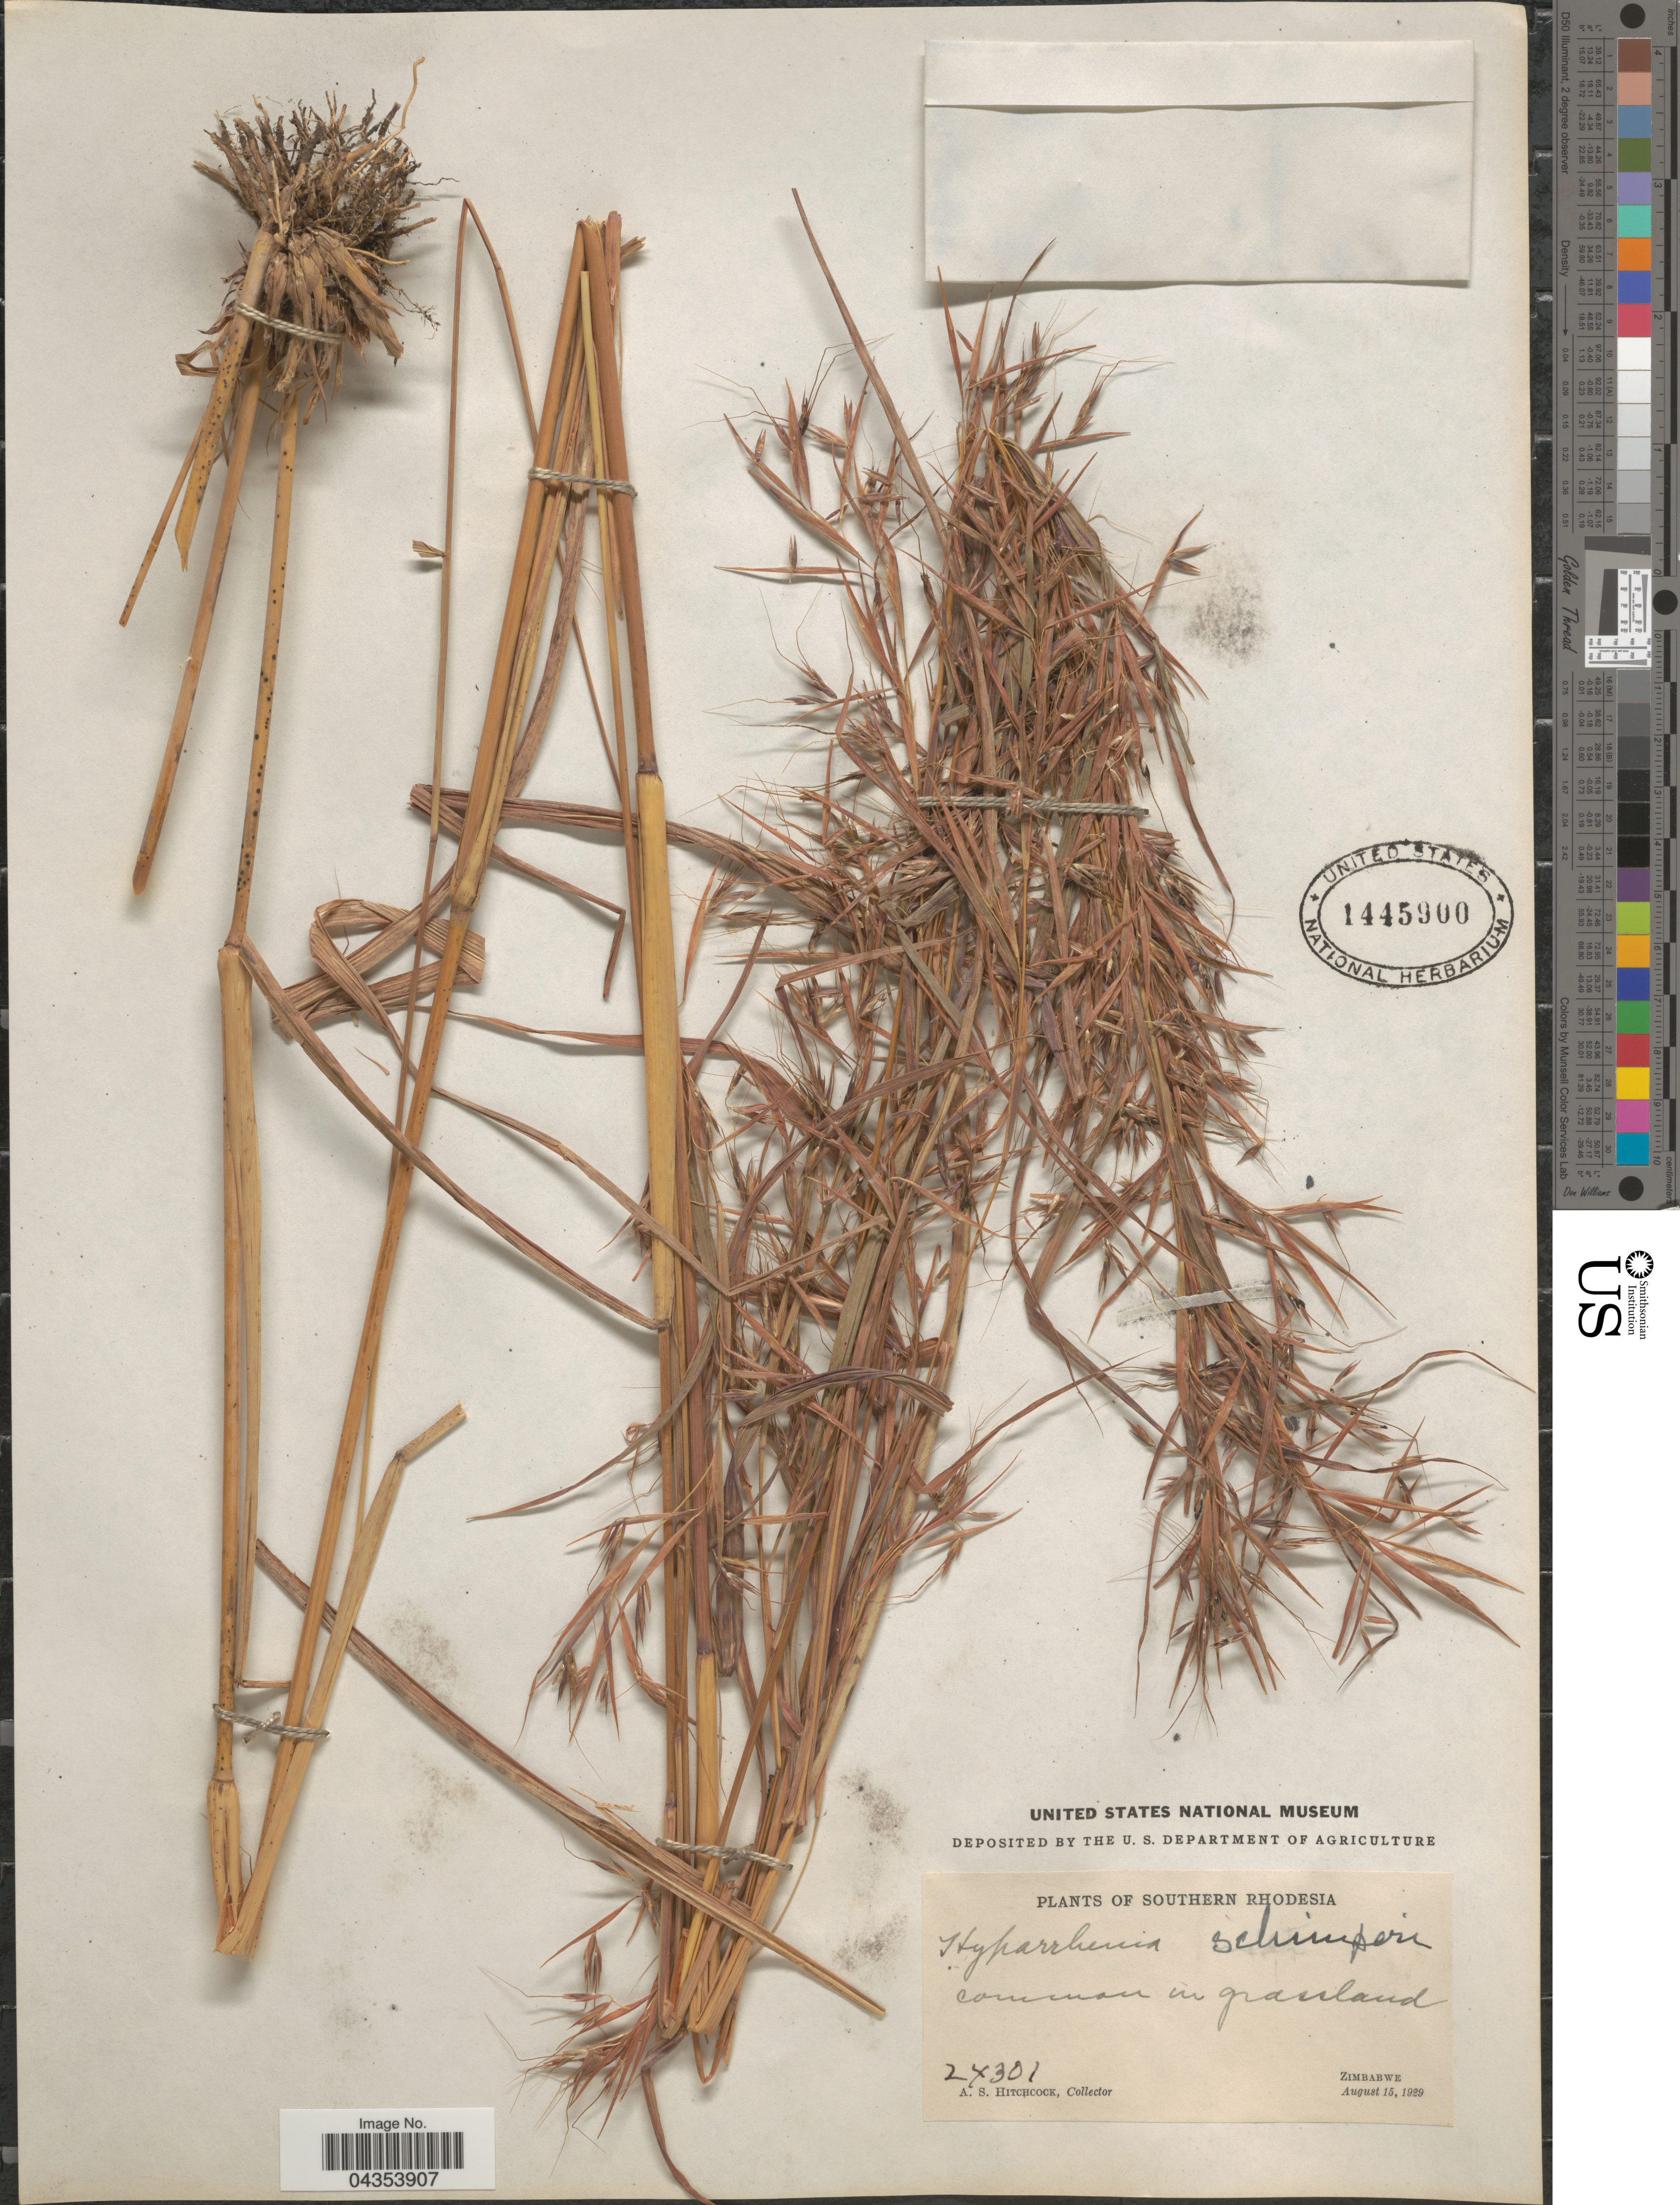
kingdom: Plantae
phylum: Tracheophyta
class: Liliopsida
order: Poales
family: Poaceae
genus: Hyparrhenia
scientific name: Hyparrhenia schimperi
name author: (Hochst. ex A. Rich.) Andersson ex Stapf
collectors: A. S. Hitchcock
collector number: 24301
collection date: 1929-08-15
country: Zimbabwe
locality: Southern Rhodesia. Common in grassland.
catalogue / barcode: US 1445900